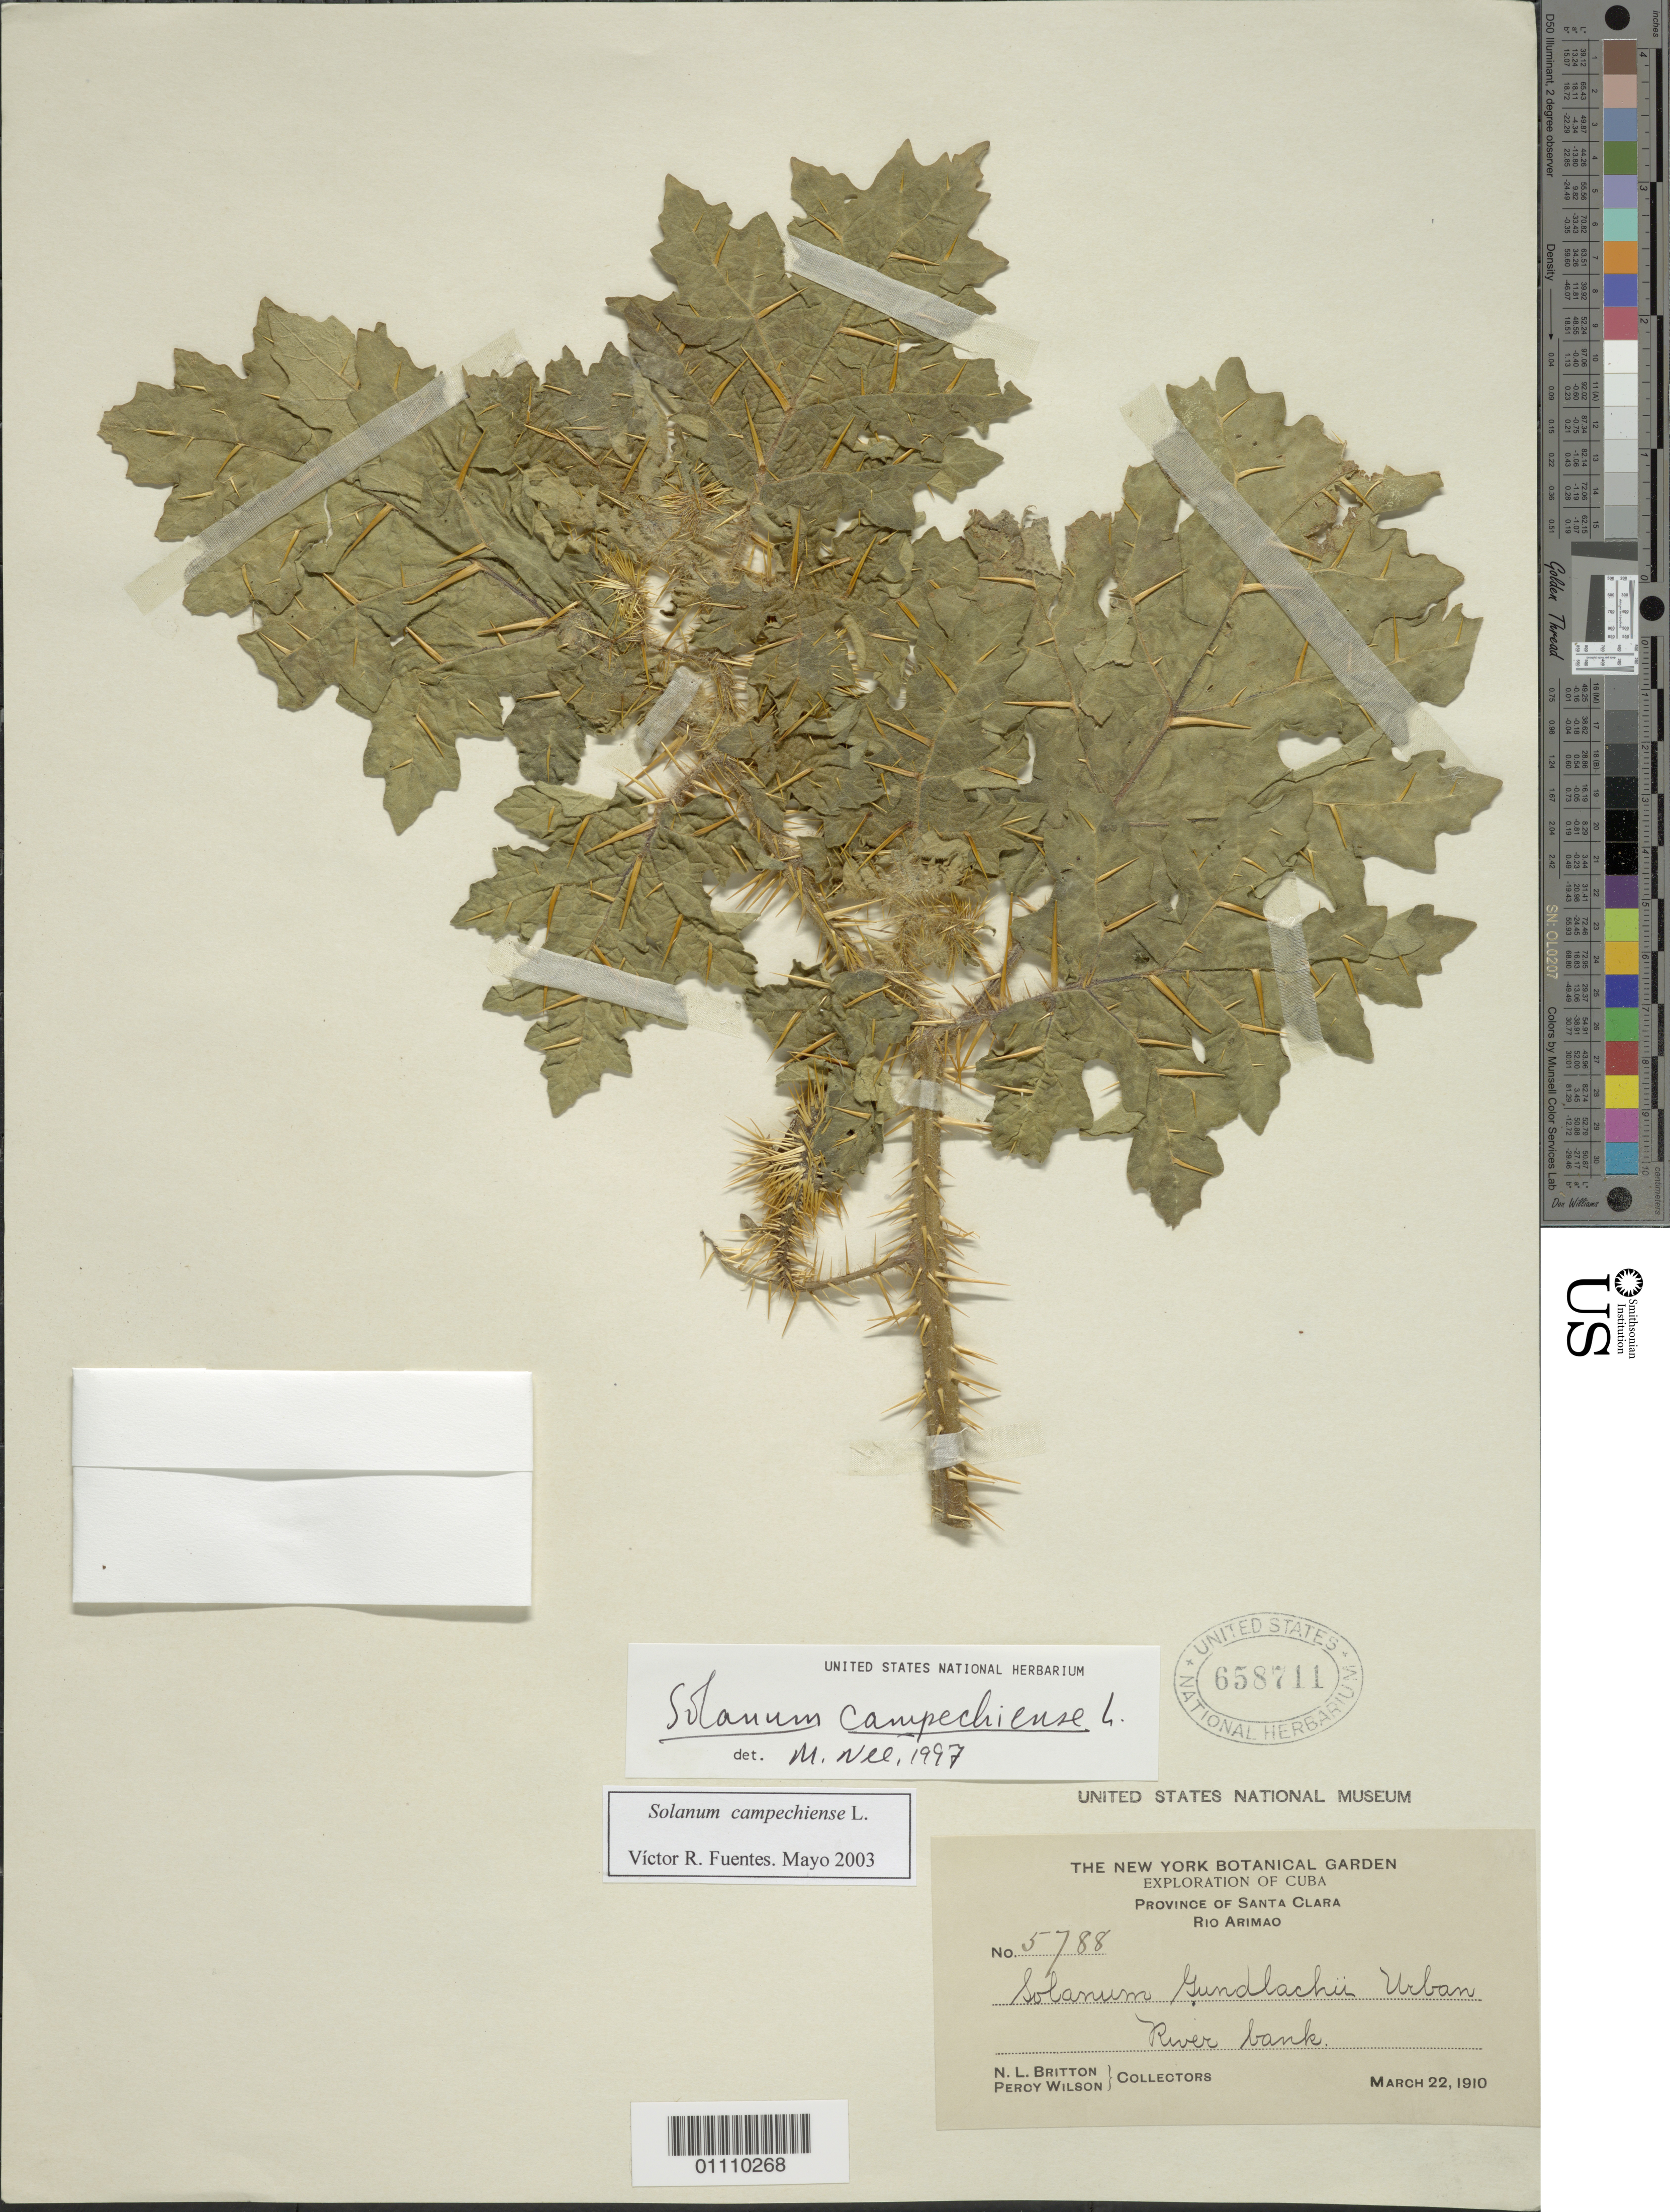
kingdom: Plantae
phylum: Tracheophyta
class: Magnoliopsida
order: Solanales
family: Solanaceae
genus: Solanum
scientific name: Solanum campechiense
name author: L.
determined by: Fuentes, V. R.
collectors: N. Britton & P. Wilson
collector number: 5788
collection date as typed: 22 Mar 1910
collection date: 1910-03-22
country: Cuba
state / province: Santa Clara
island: Cuba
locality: Río Arimao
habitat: River bank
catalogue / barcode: US 658711